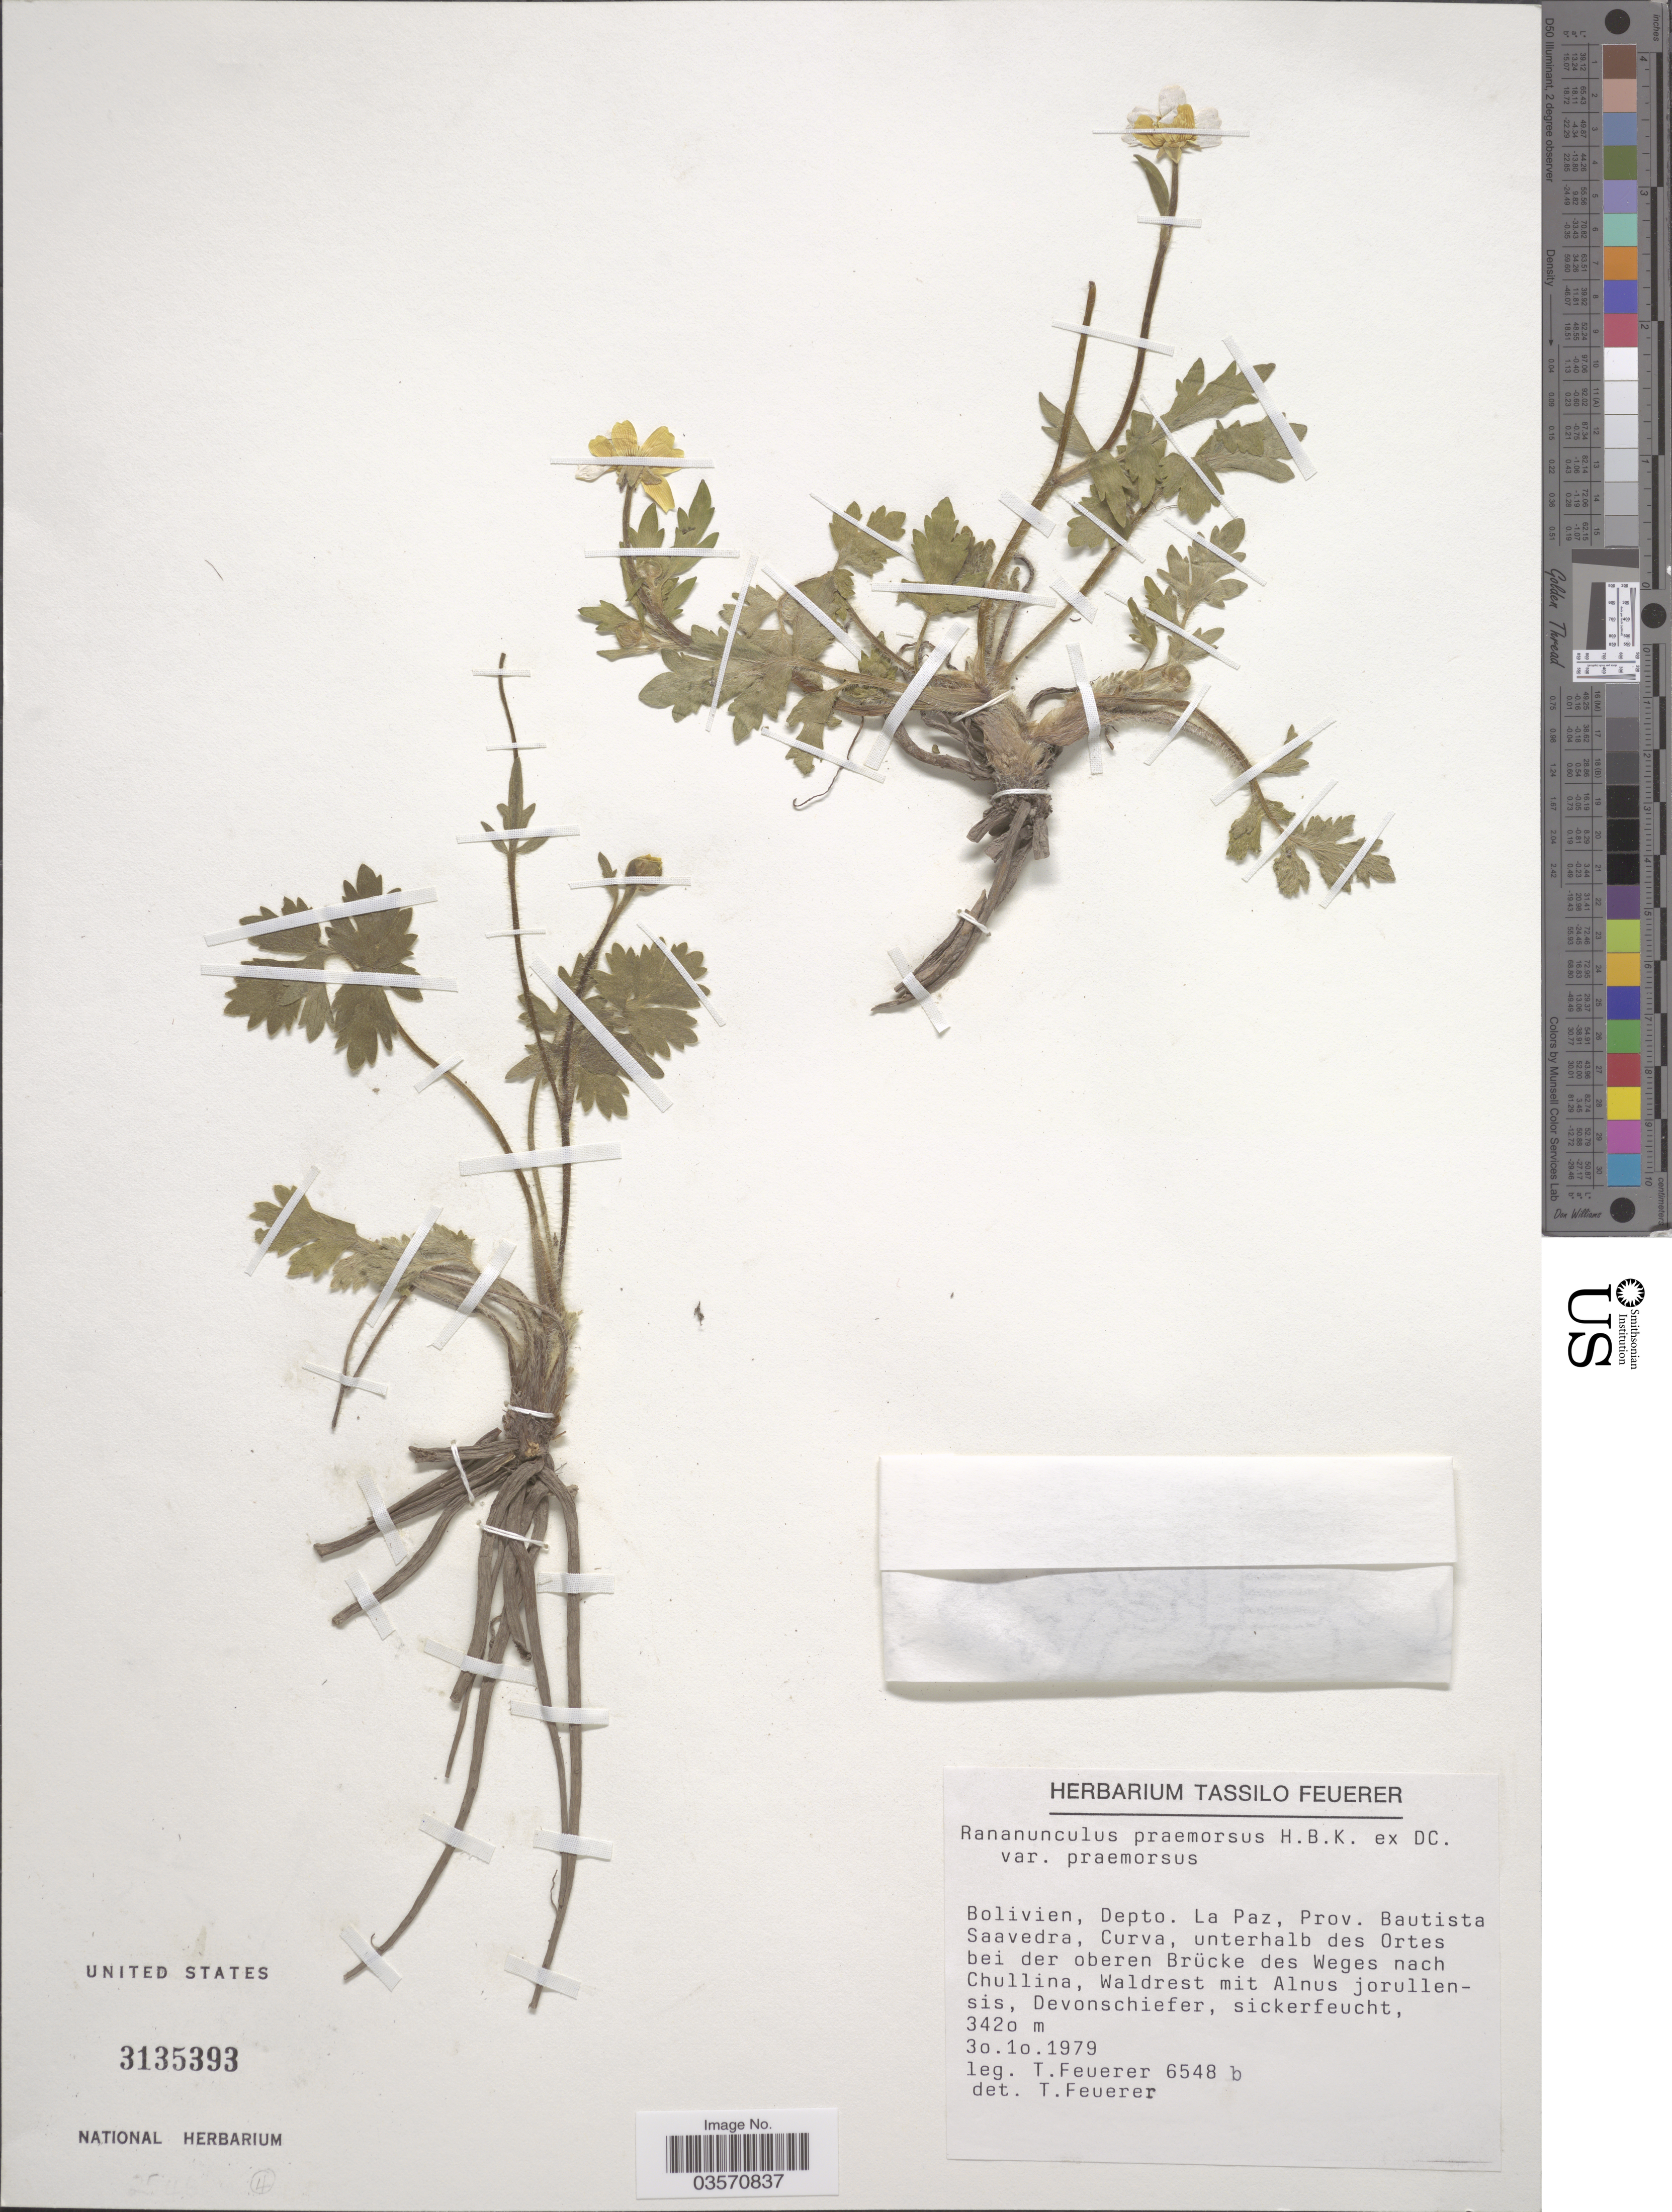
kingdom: Plantae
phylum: Tracheophyta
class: Magnoliopsida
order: Ranunculales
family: Ranunculaceae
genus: Ranunculus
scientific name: Ranunculus praemorsus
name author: Kunth ex DC.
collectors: T. Feuerer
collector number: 6548b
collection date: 1979-10-30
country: Bolivia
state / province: La Paz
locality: Bolivien, Depto. La Paz, Prov. Bautista Saavedra, Curva, unterhalb de Ortes bei der oberen Brücke des Weges nach Chullina, Waldrest mit Alnus jorullensis, Devonschiefer, sickerfeucht.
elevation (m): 3420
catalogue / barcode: US 3135393